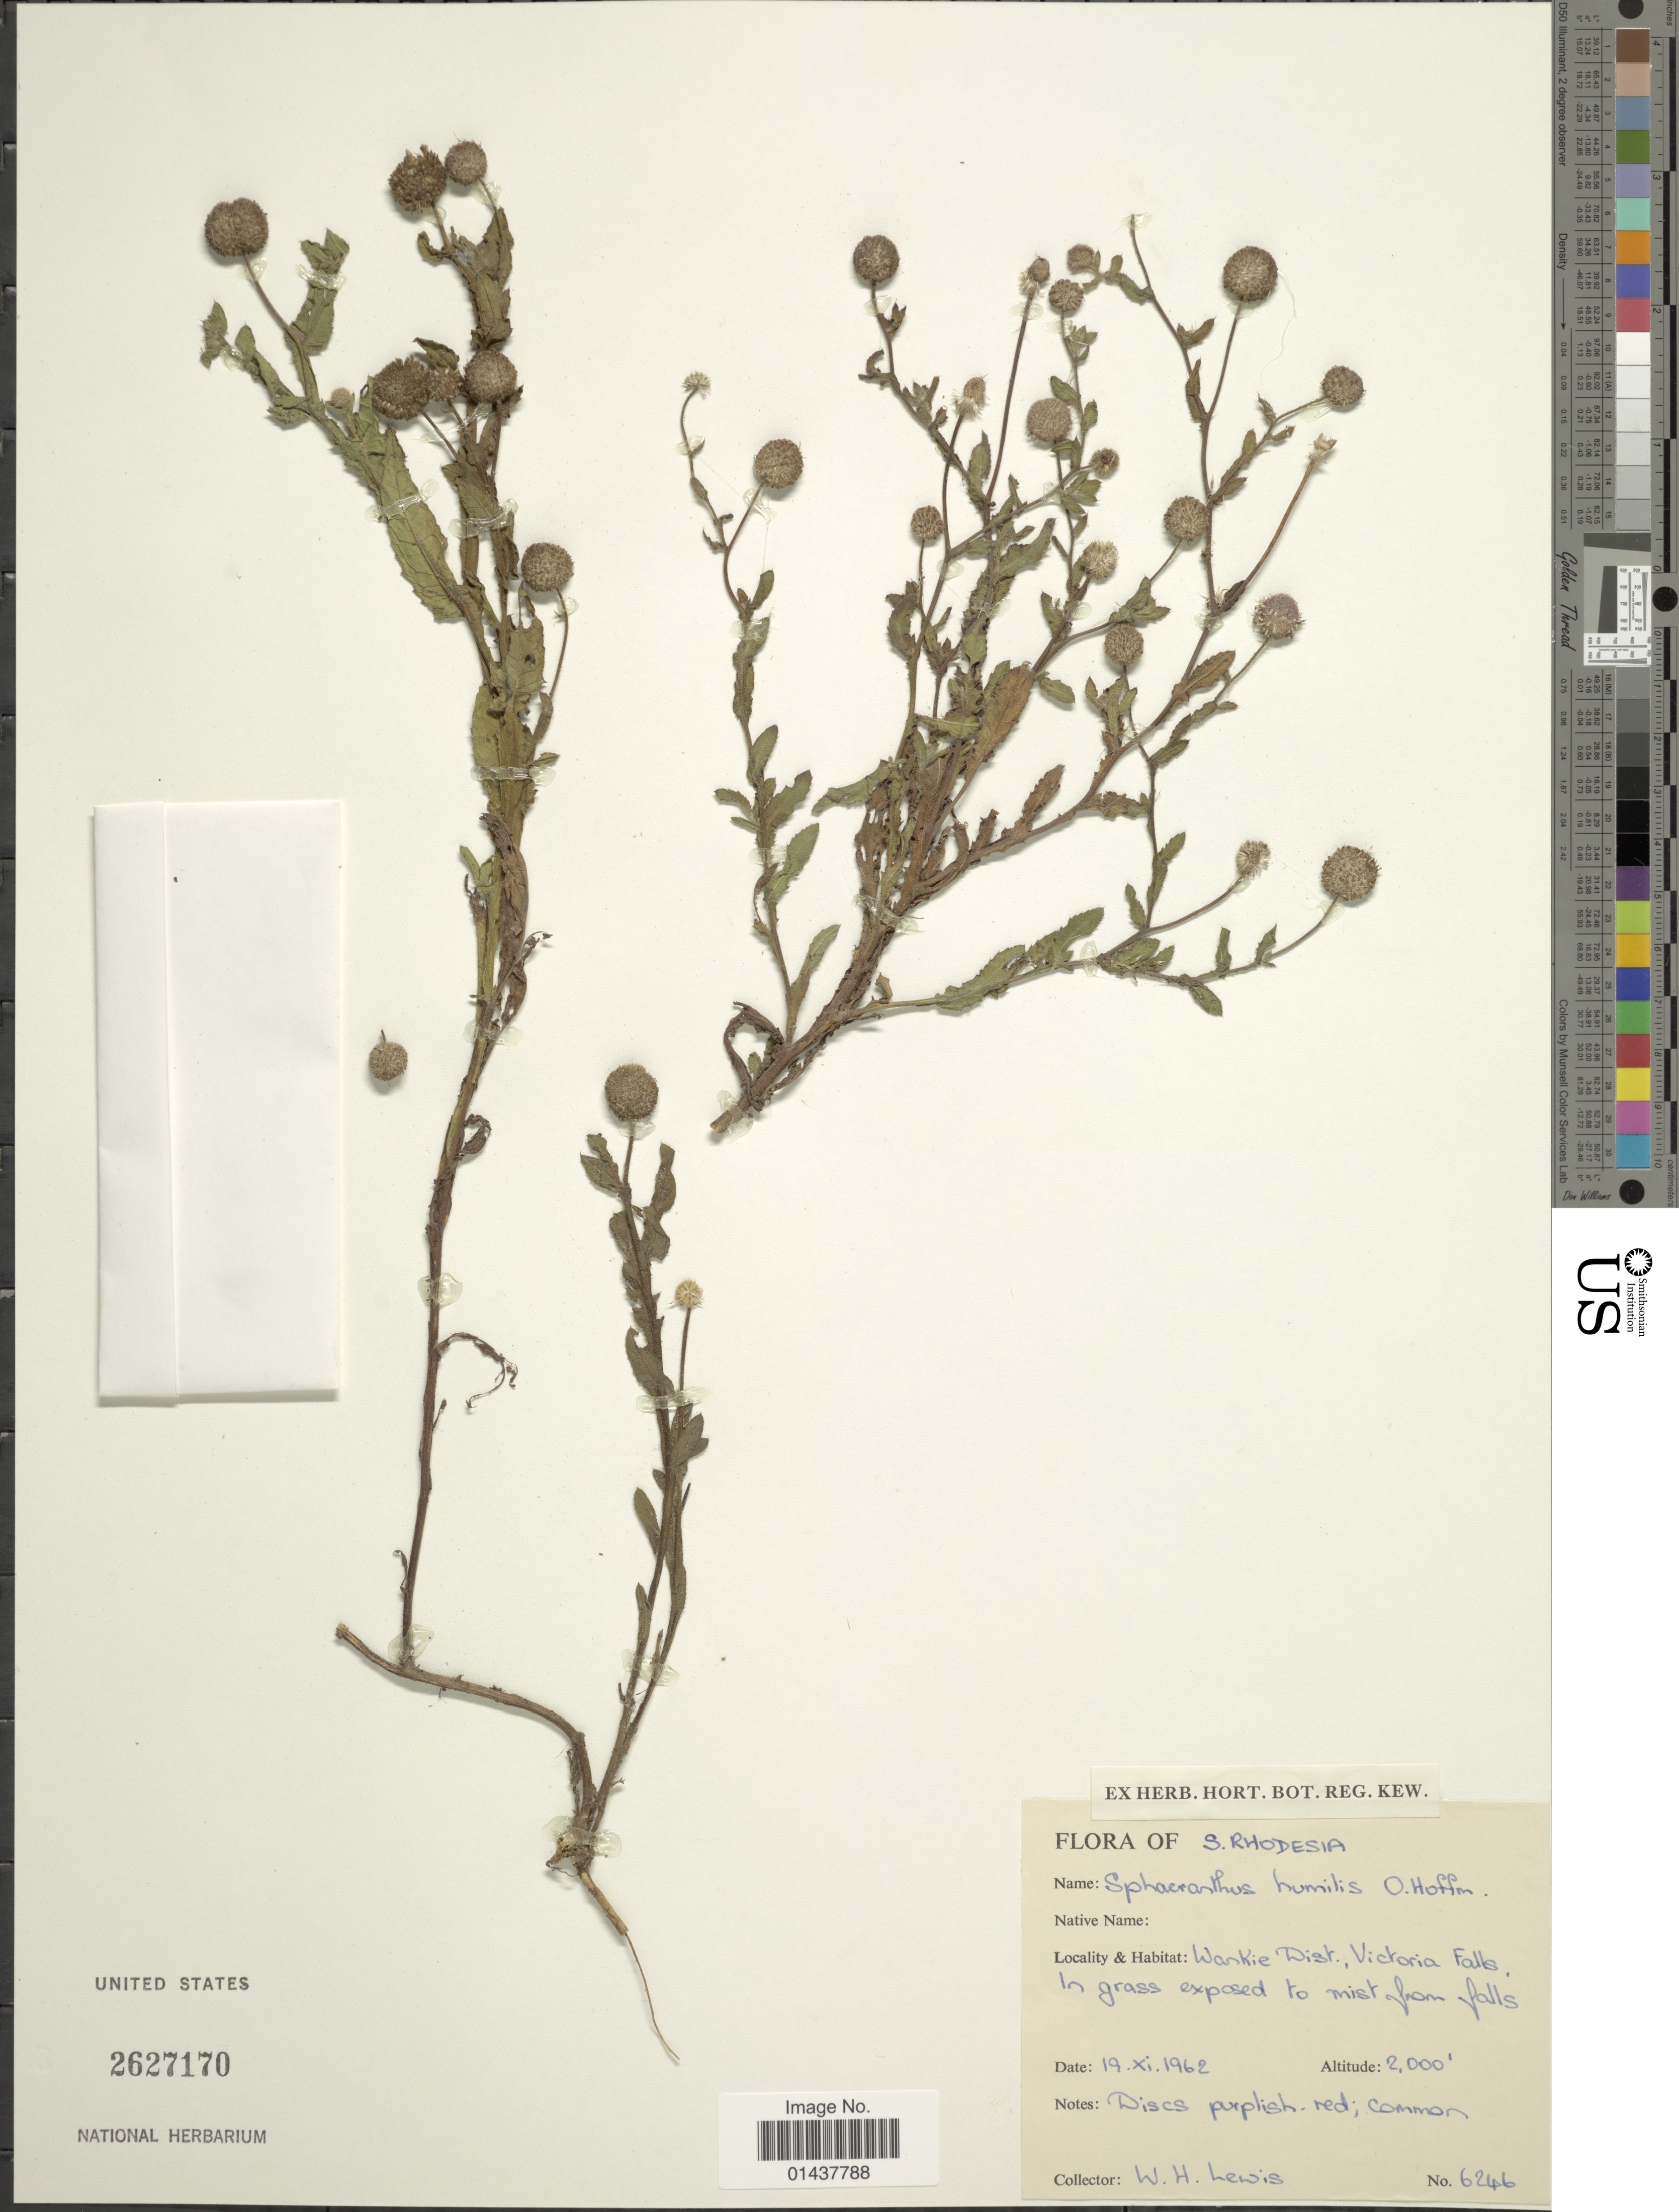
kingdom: Plantae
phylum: Tracheophyta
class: Magnoliopsida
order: Asterales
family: Asteraceae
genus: Sphaeranthus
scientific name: Sphaeranthus humilis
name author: O. Hoffm.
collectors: W. H. Lewis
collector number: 6246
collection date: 1962-11-19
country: Zimbabwe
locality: S.Rhodesia, Wankie Dist., Victoria Falls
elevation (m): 610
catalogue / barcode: US 2627170